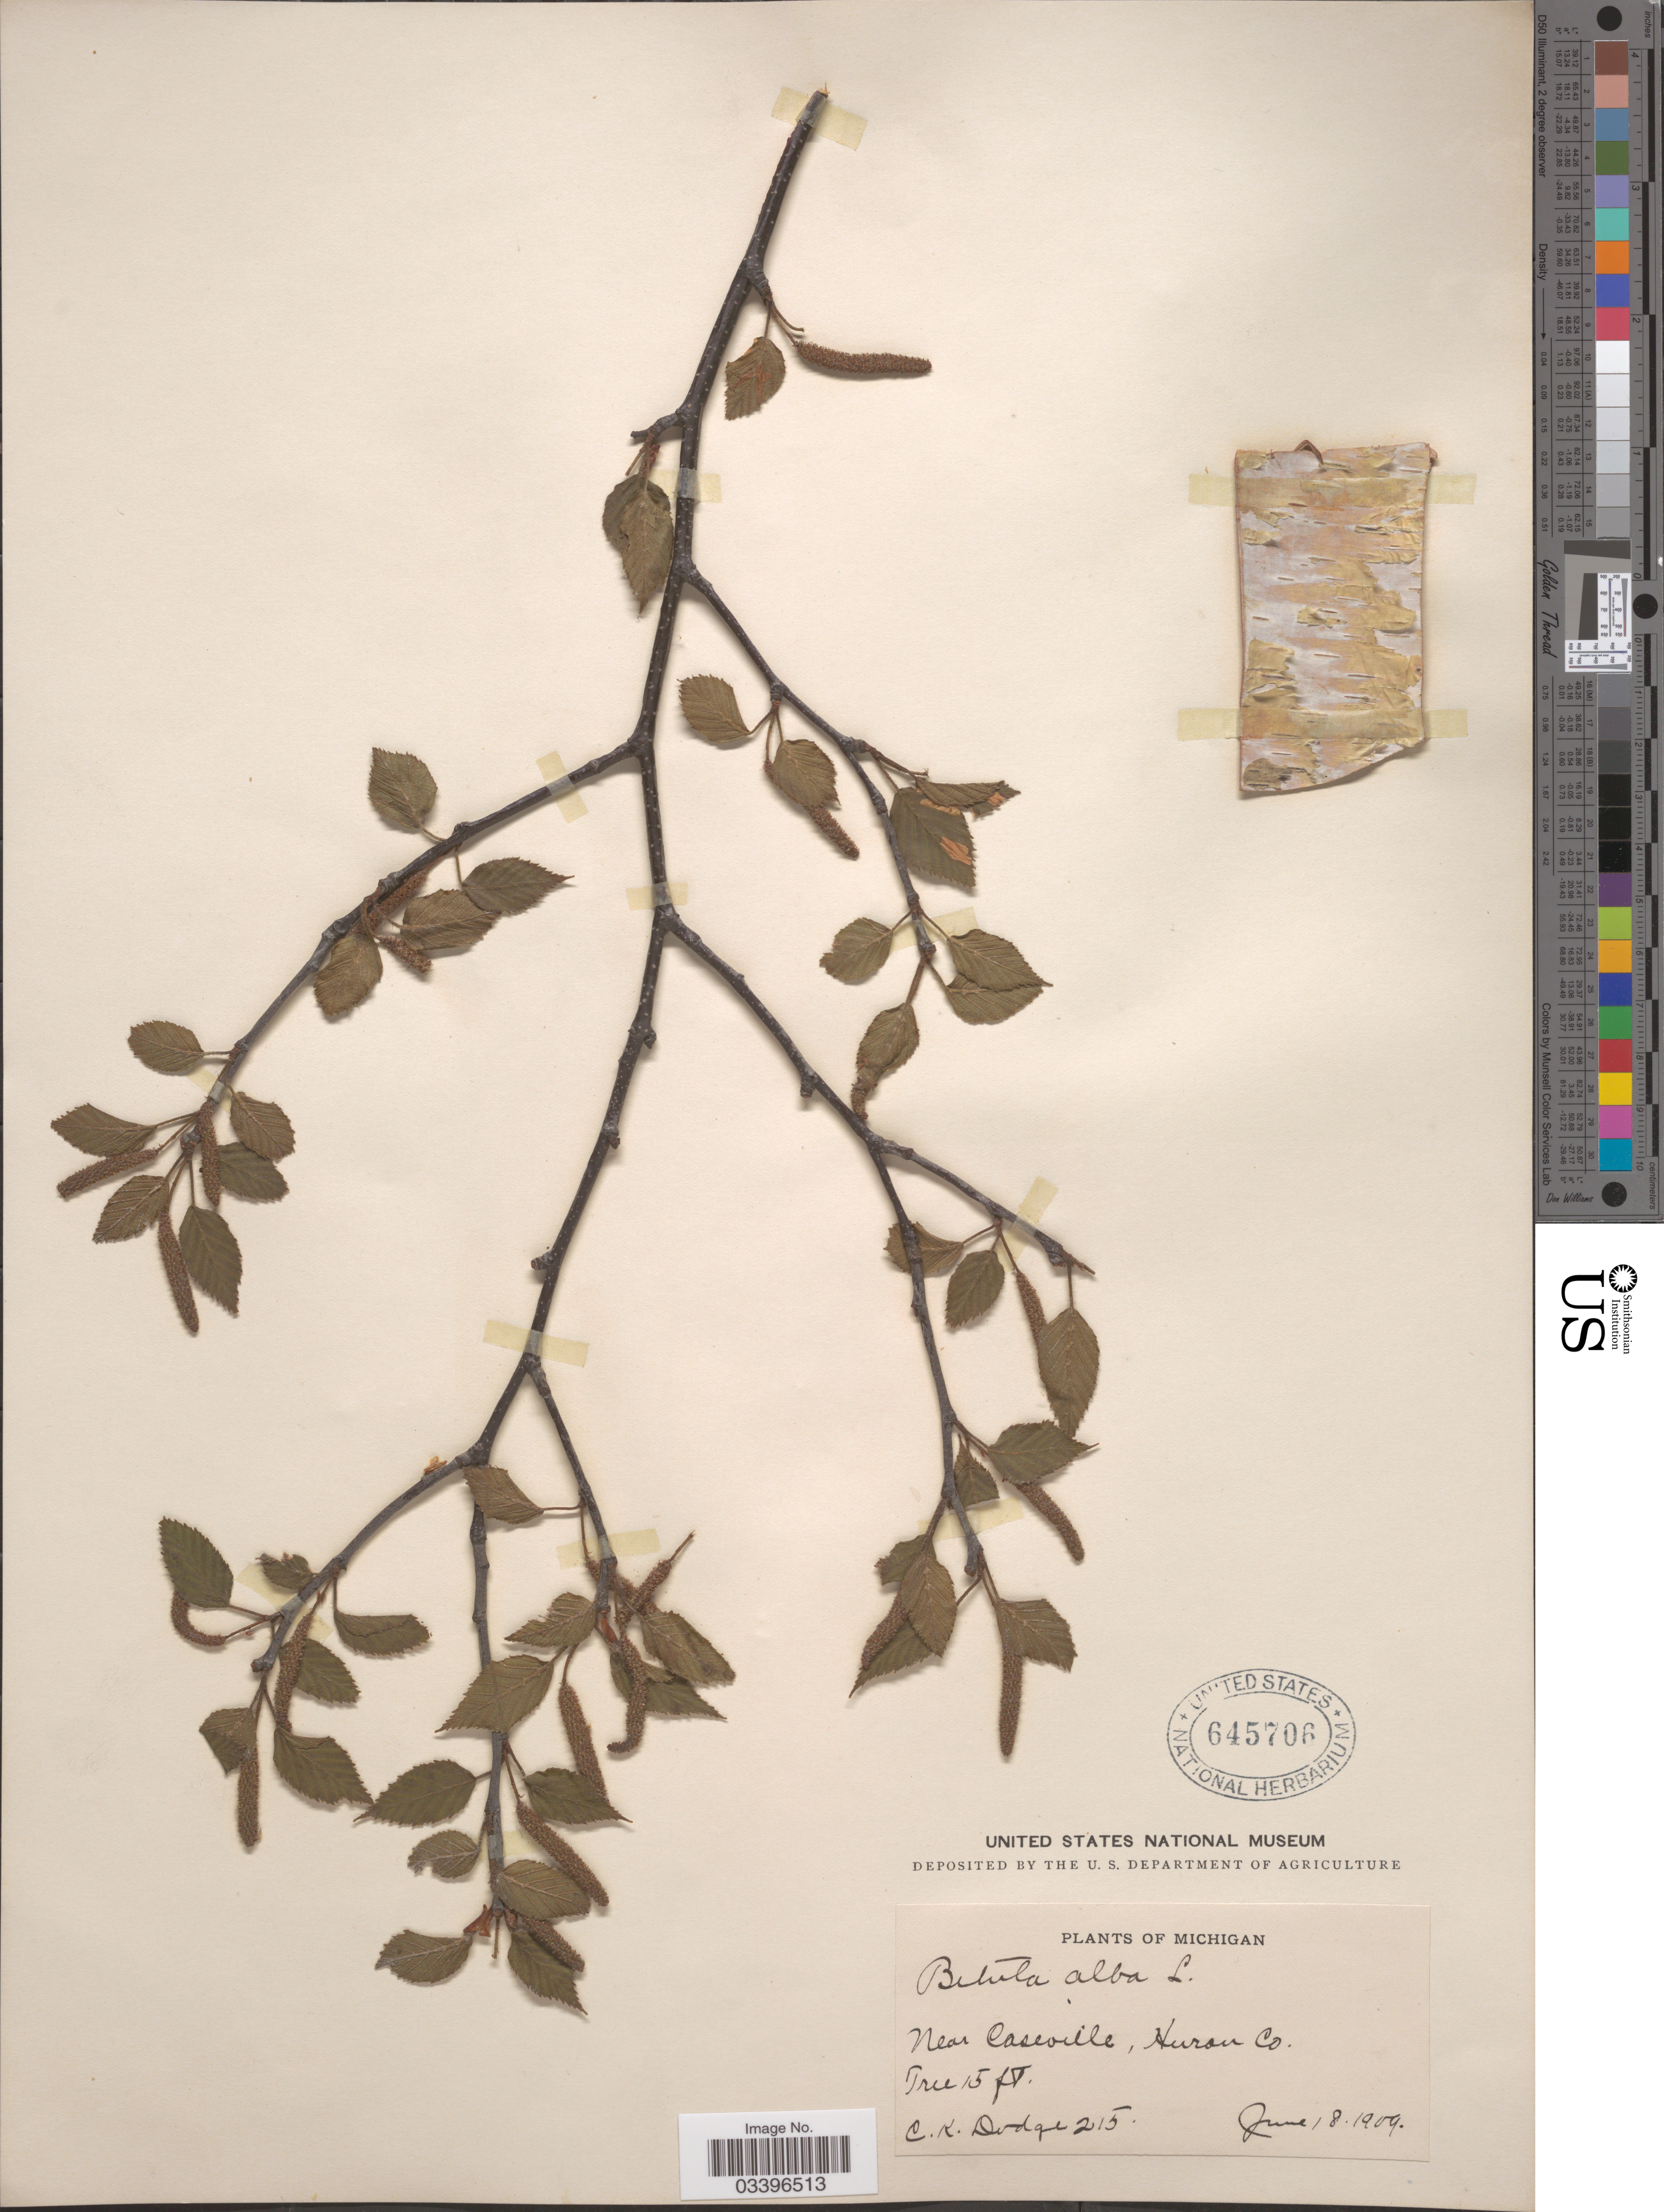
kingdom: Plantae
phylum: Tracheophyta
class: Magnoliopsida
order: Fagales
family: Betulaceae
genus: Betula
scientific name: Betula papyrifera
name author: Marshall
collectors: C. Dodge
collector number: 215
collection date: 1909-06-18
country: United States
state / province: Michigan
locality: Near Caseville, Huron Co.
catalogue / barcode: US 645706